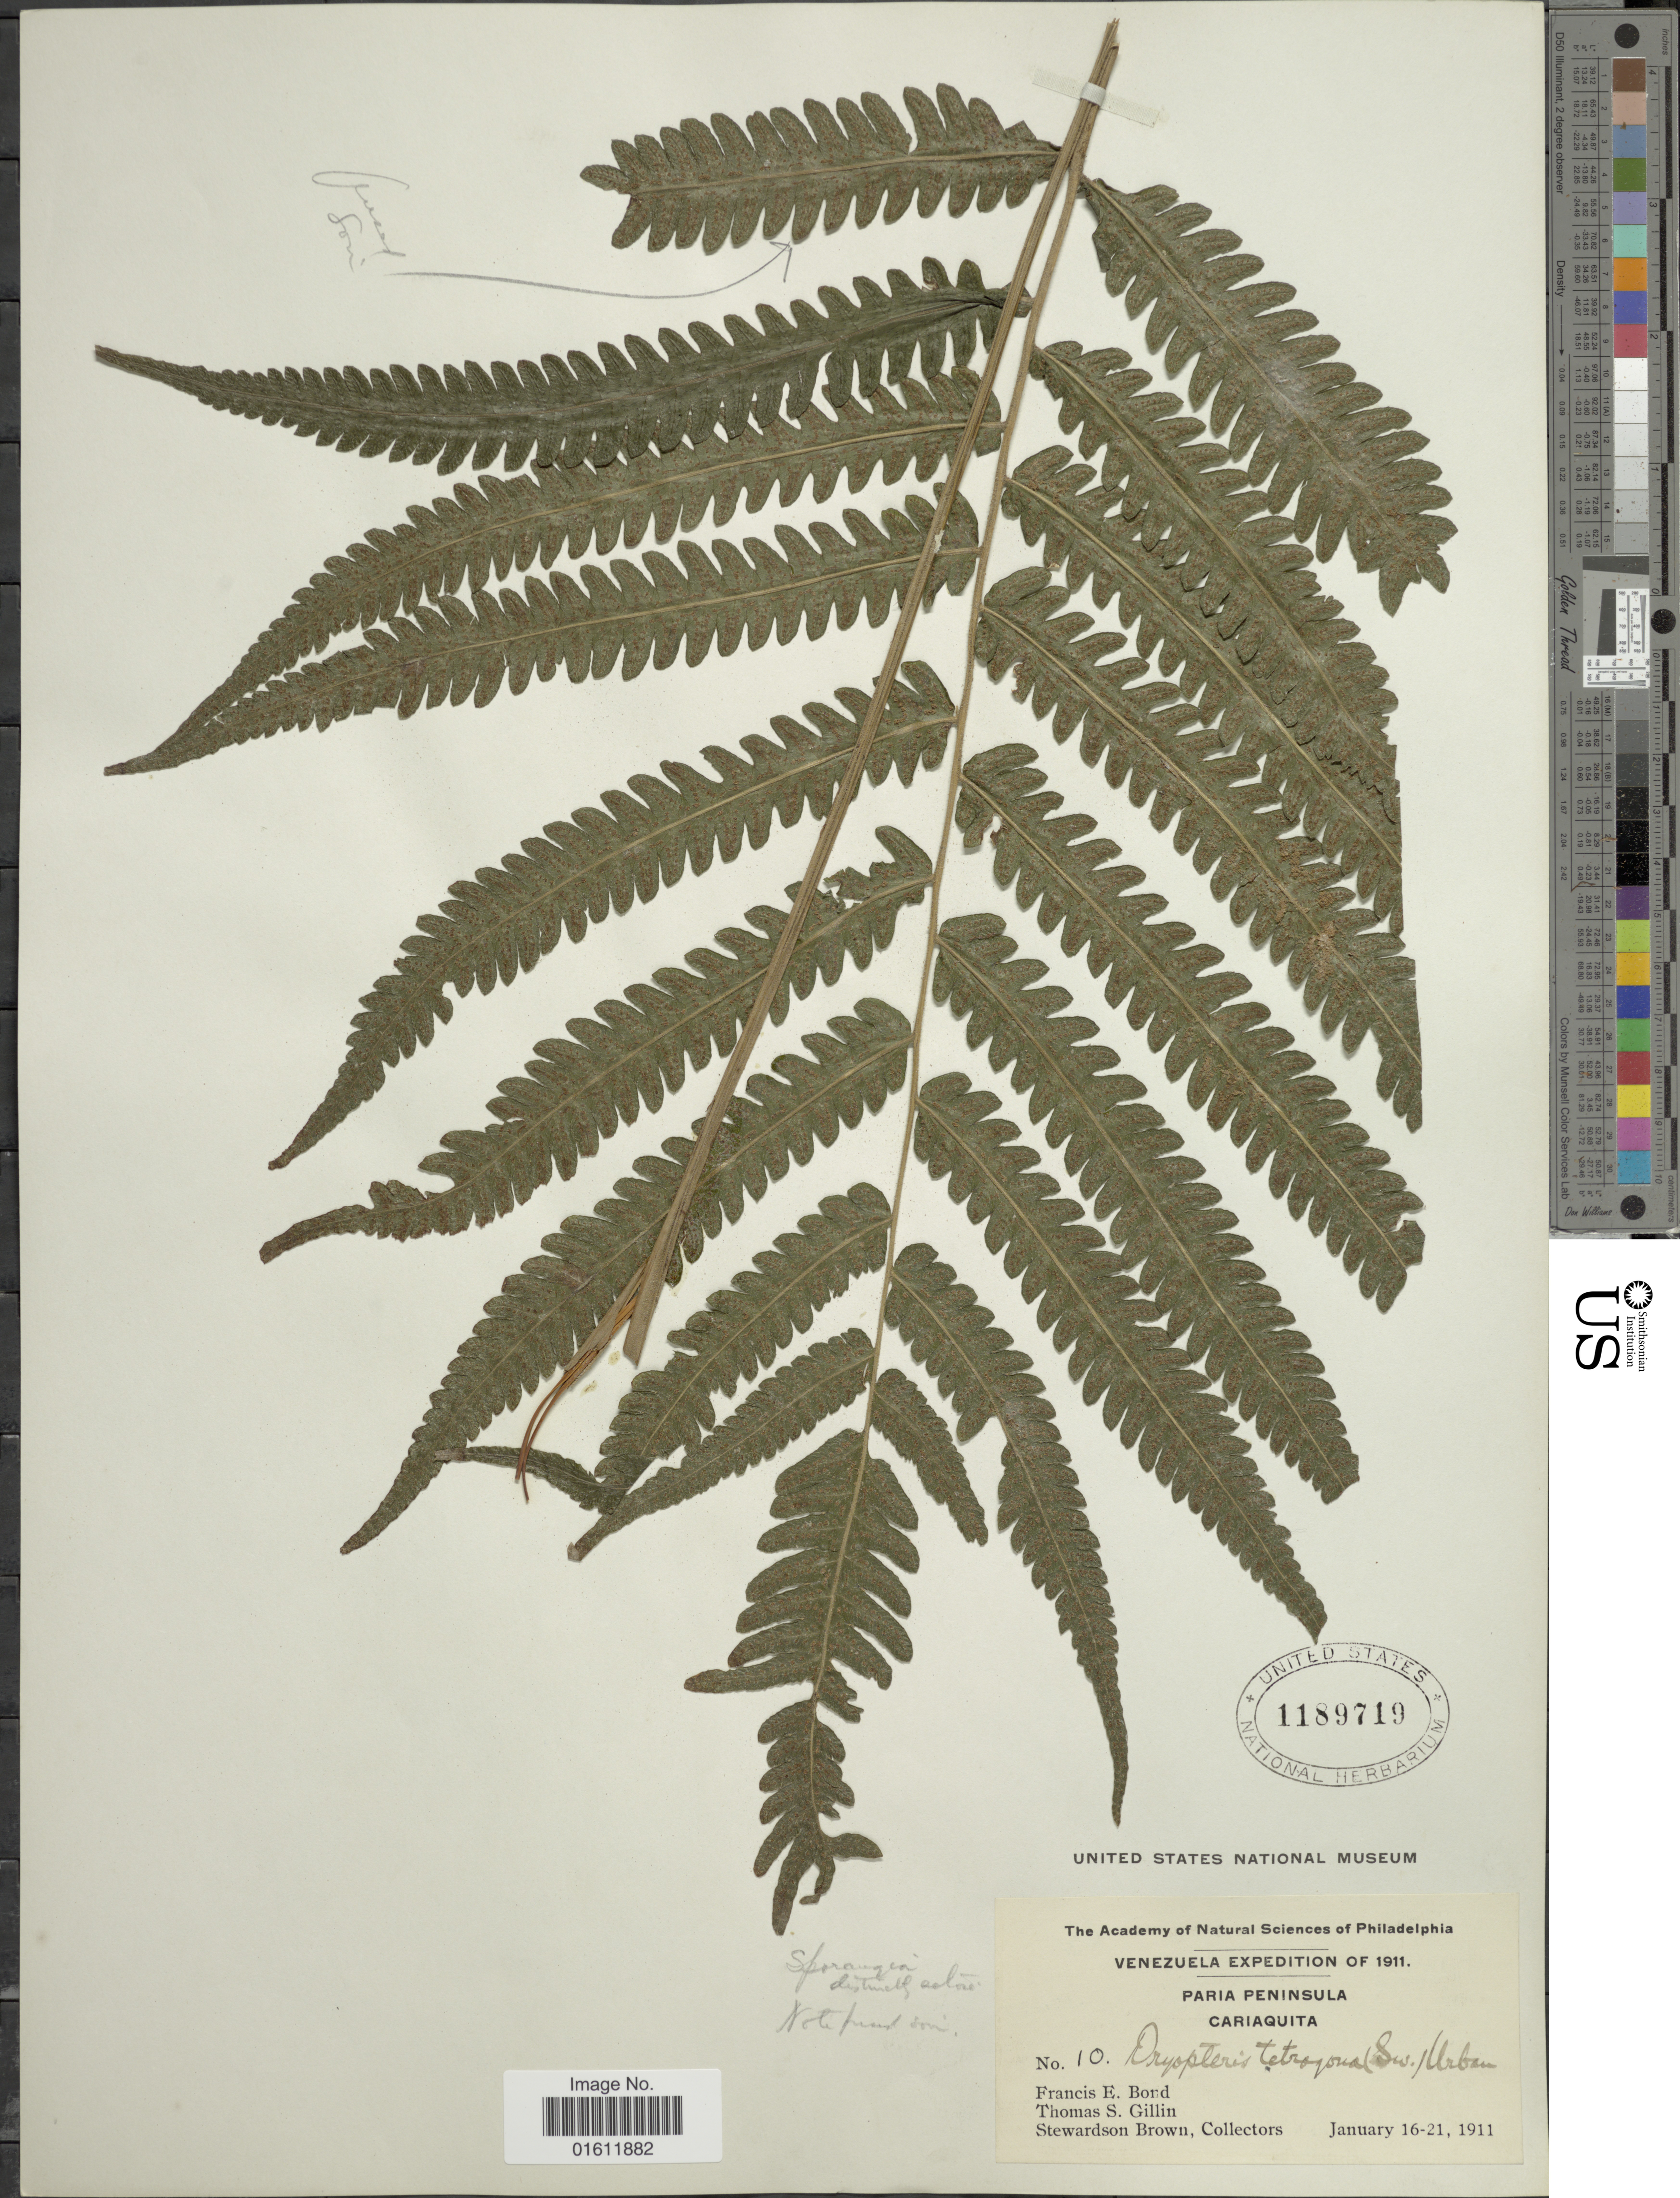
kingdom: Plantae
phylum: Tracheophyta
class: Polypodiopsida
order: Polypodiales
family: Thelypteridaceae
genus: Goniopteris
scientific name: Goniopteris tetragona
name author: (C. Presl) Sw.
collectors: F. Bond, T. Gillin & S. Brown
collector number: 10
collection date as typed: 16-21 January 1911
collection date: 1911-01-16/1911-01-21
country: Venezuela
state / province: Sucre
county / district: Valdez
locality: Paria Peninsula, Cariaquito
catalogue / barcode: US 1189719